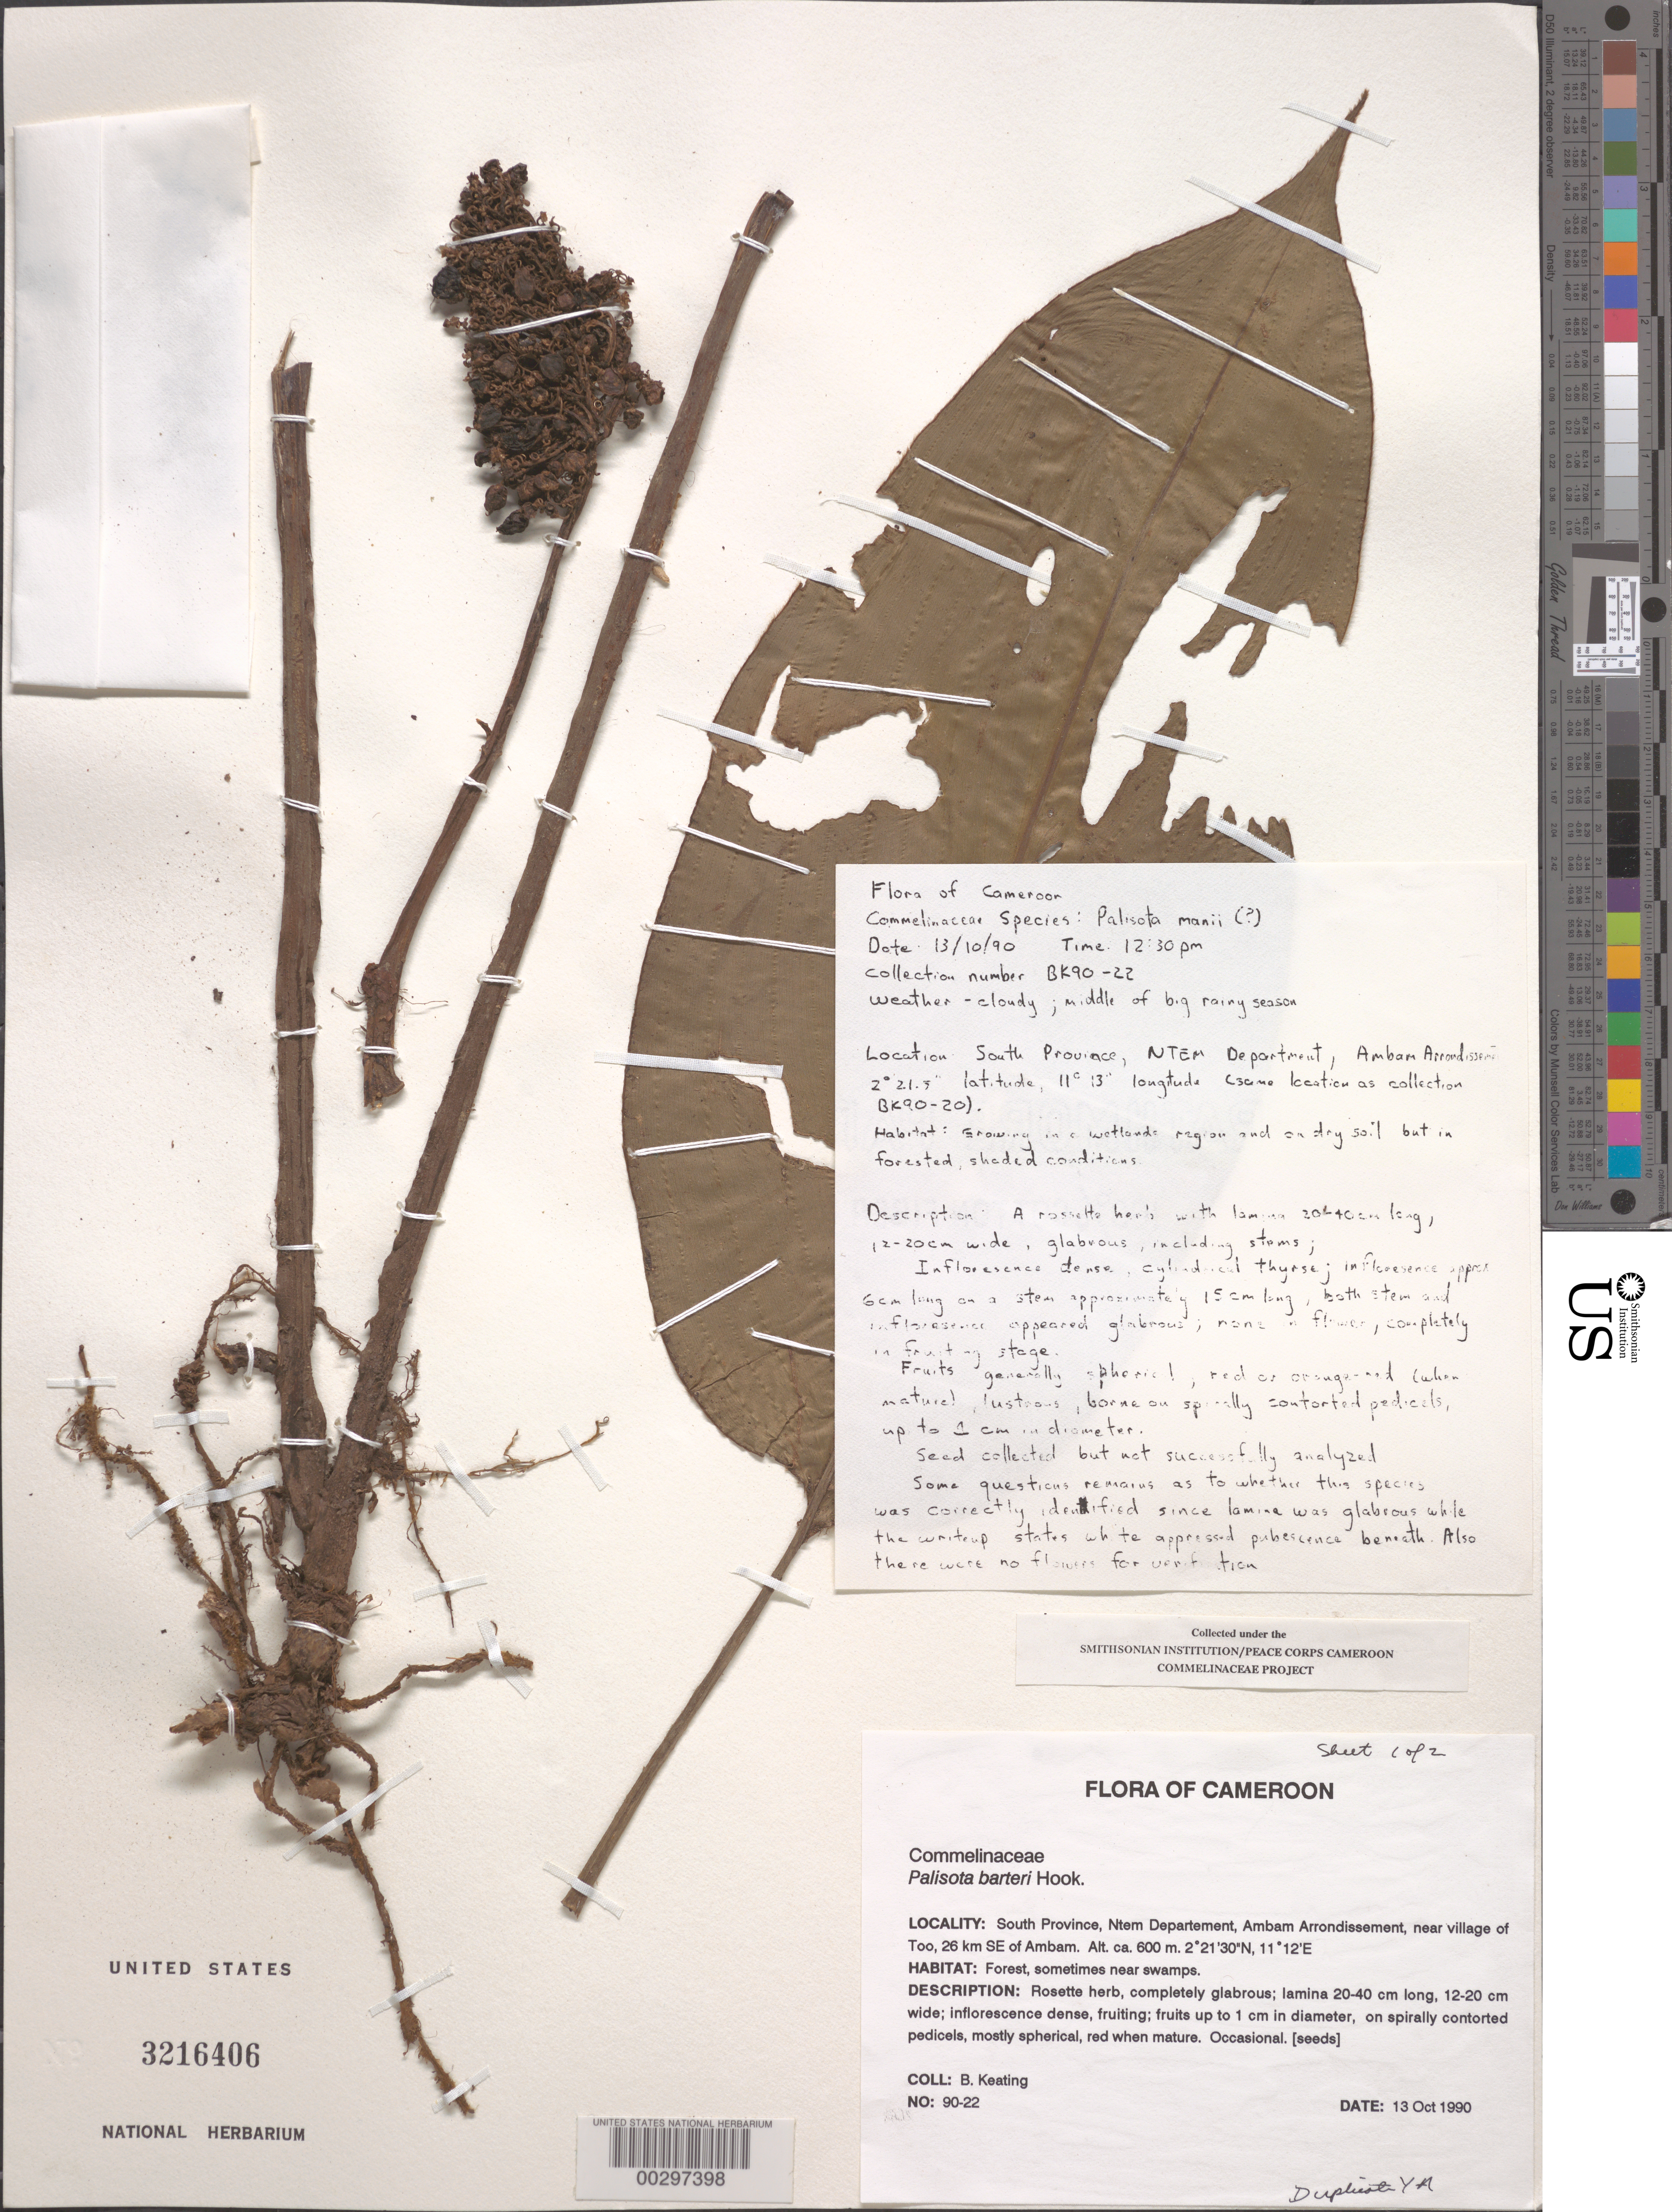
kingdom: Plantae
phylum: Tracheophyta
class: Liliopsida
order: Commelinales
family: Commelinaceae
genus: Palisota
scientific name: Palisota barteri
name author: Hook.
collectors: B. Keating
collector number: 90-22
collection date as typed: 13 Oct 1990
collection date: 1990-10-13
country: Cameroon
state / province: Sud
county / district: Ntem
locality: Ntem, ambam arrondissement, se of ambam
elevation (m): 600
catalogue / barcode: US 3216406